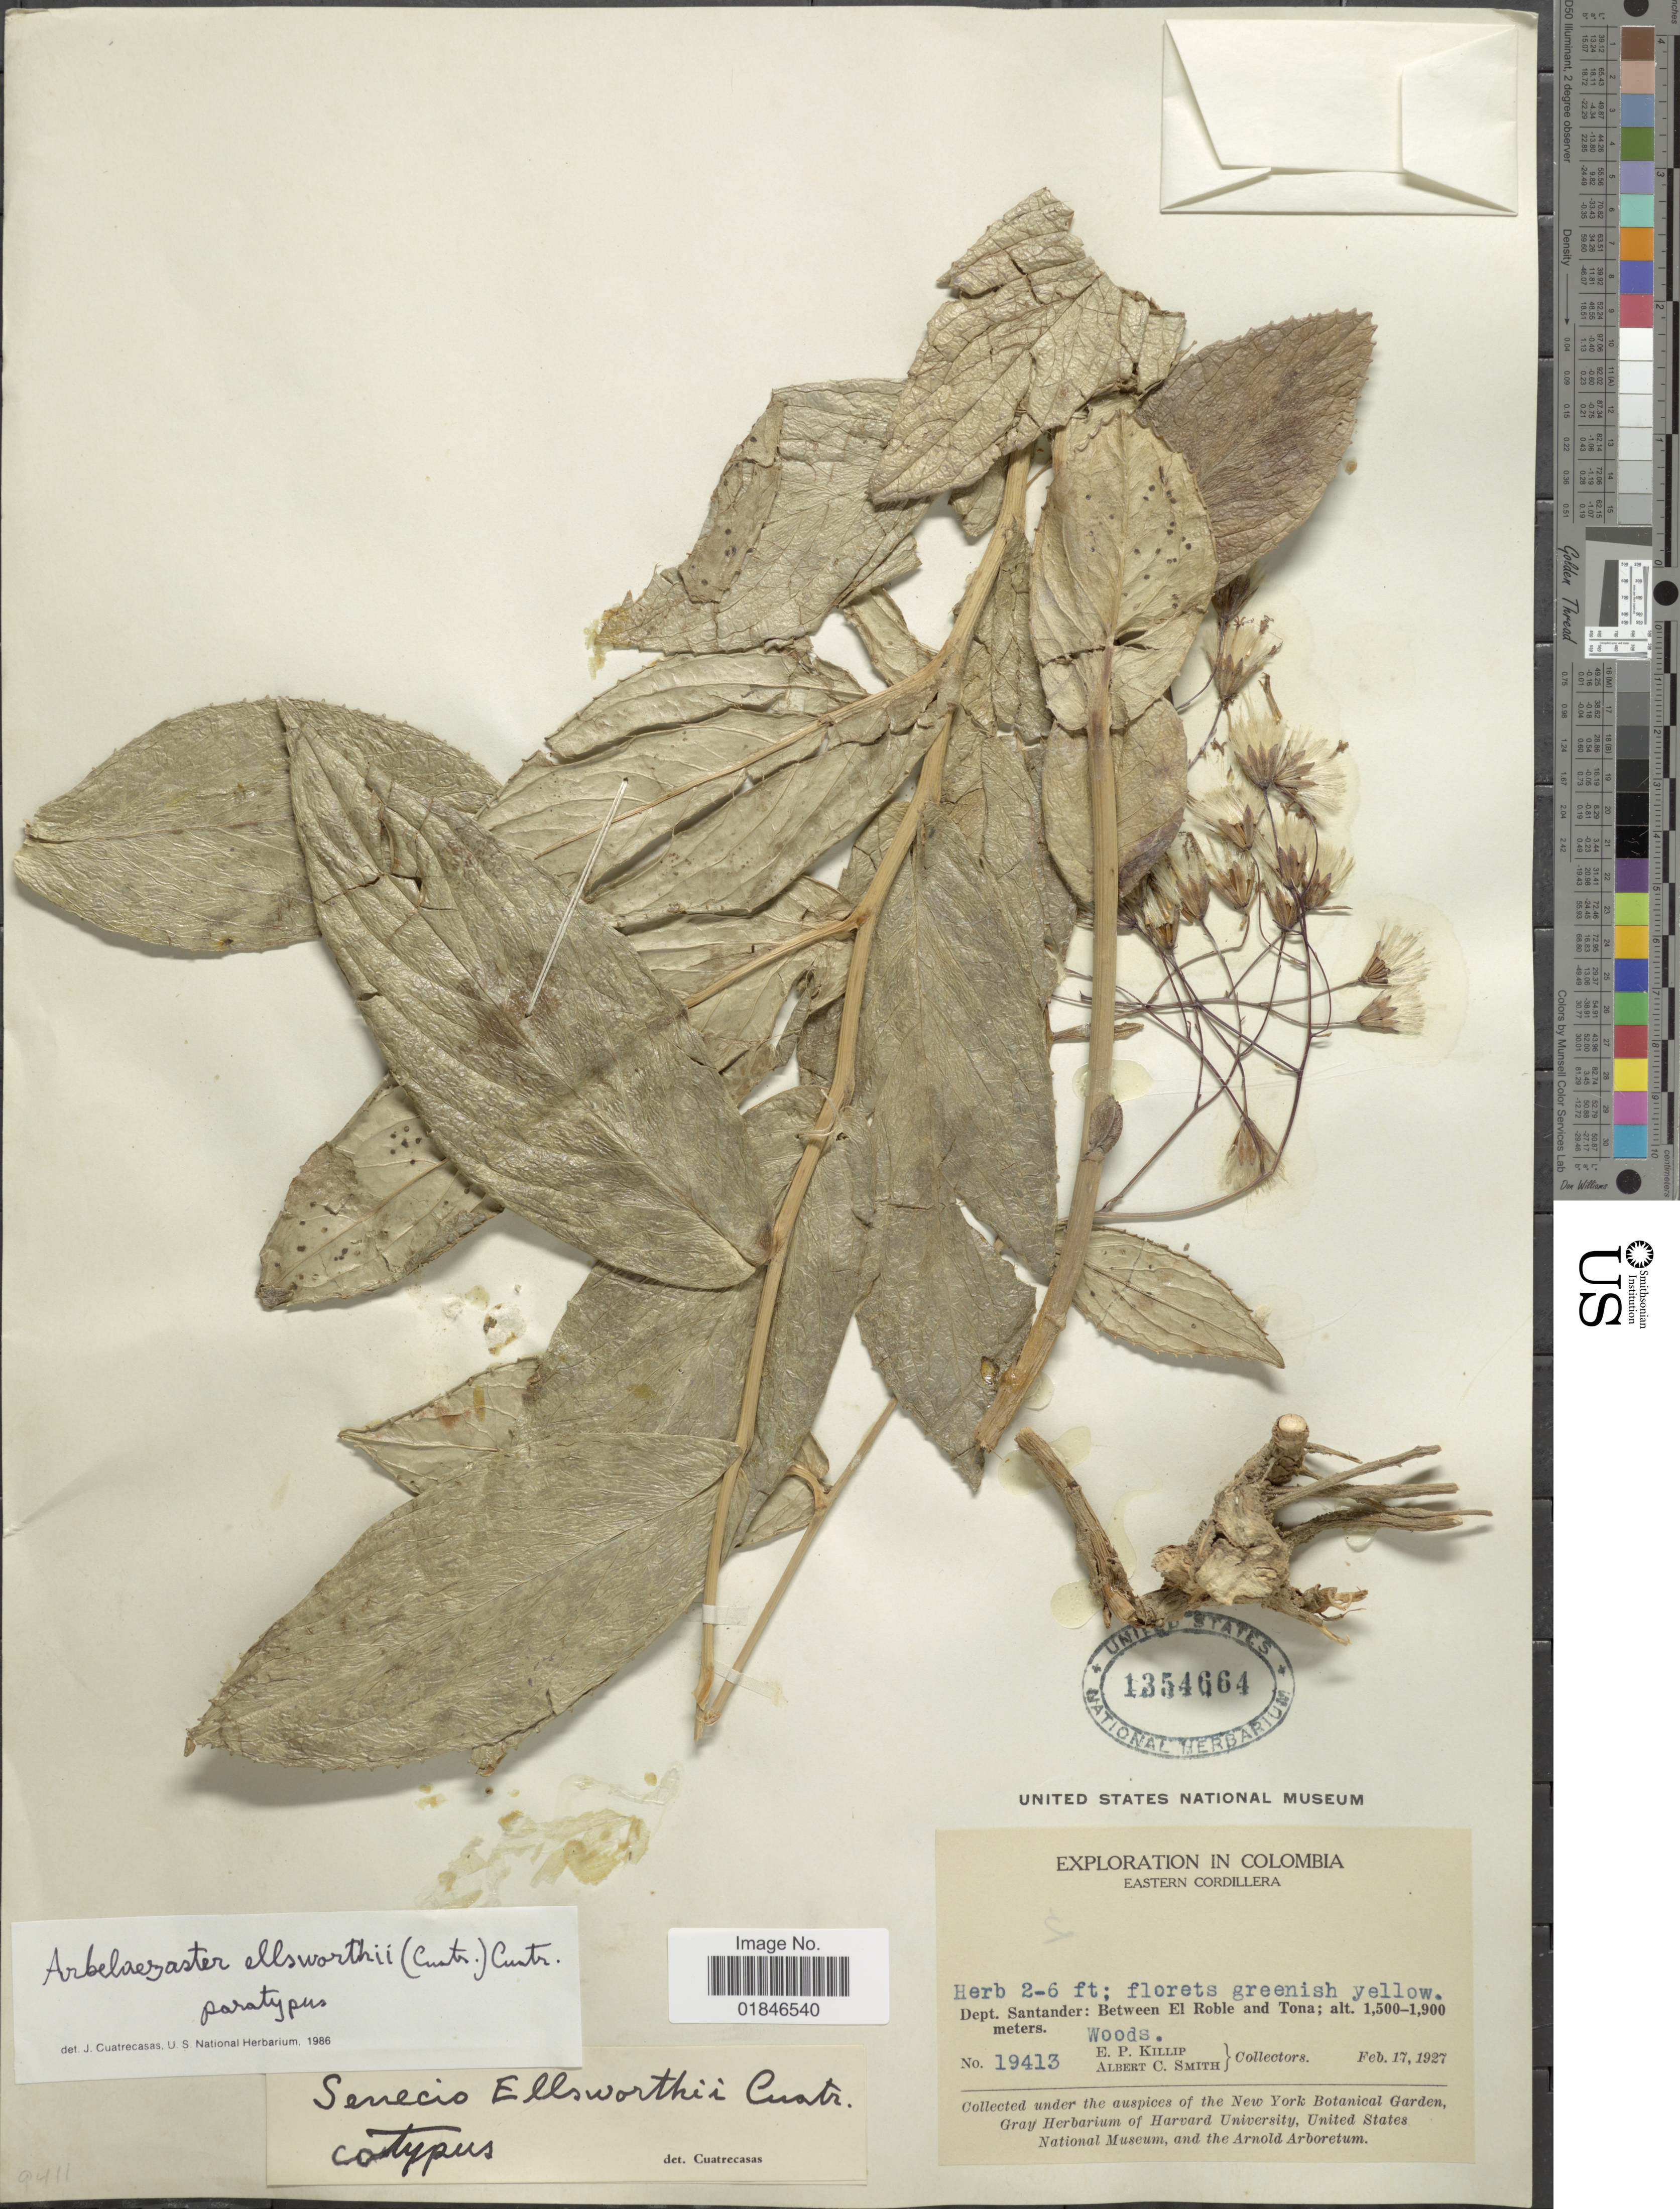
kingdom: Plantae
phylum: Tracheophyta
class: Magnoliopsida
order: Asterales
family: Asteraceae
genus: Arbelaezaster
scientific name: Arbelaezaster ellsworthii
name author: (Cuatrec.) Cuatrec.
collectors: E. P. Killip & A. C. Smith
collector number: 19413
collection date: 1927-02-17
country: Colombia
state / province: Santander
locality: Dept. Santander: Between El Roble and Tona.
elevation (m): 1500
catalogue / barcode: US 1354664